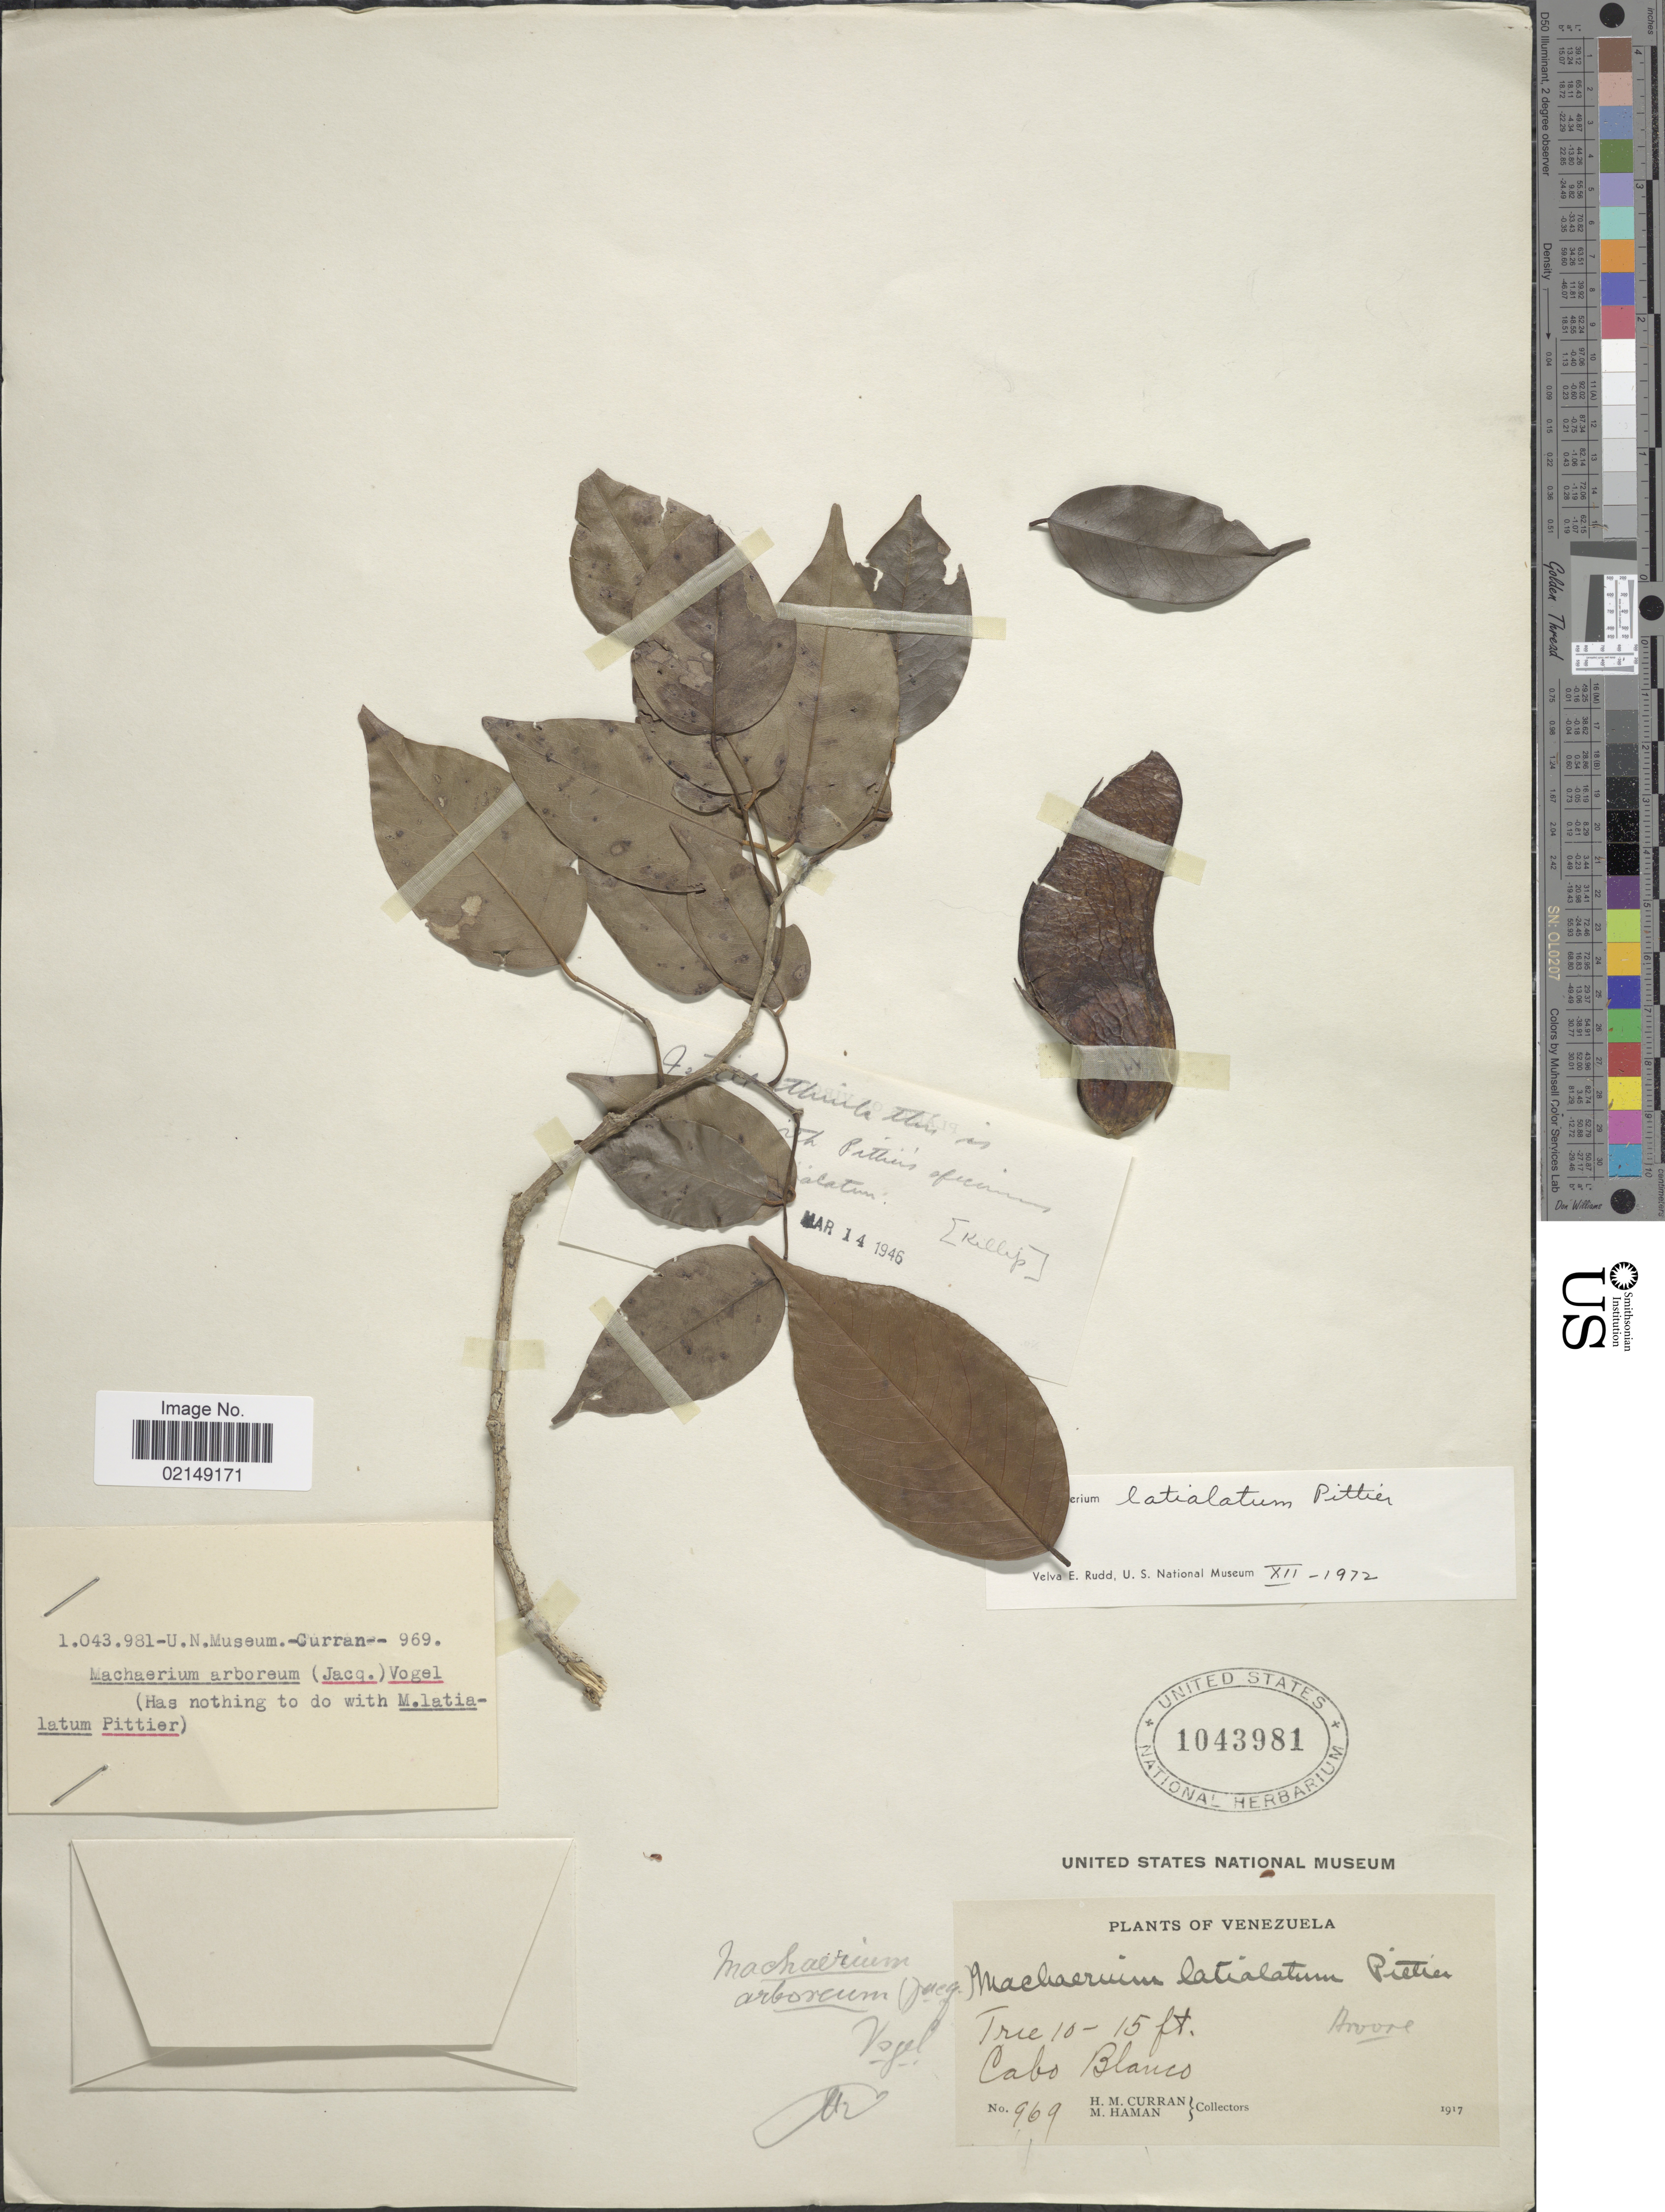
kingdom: Plantae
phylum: Tracheophyta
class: Magnoliopsida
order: Fabales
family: Fabaceae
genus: Machaerium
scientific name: Machaerium latialatum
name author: Pittier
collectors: H. M. Curran & M. Haman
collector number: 696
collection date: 1917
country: Venezuela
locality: Cabo Blanc.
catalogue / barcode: US 1043981